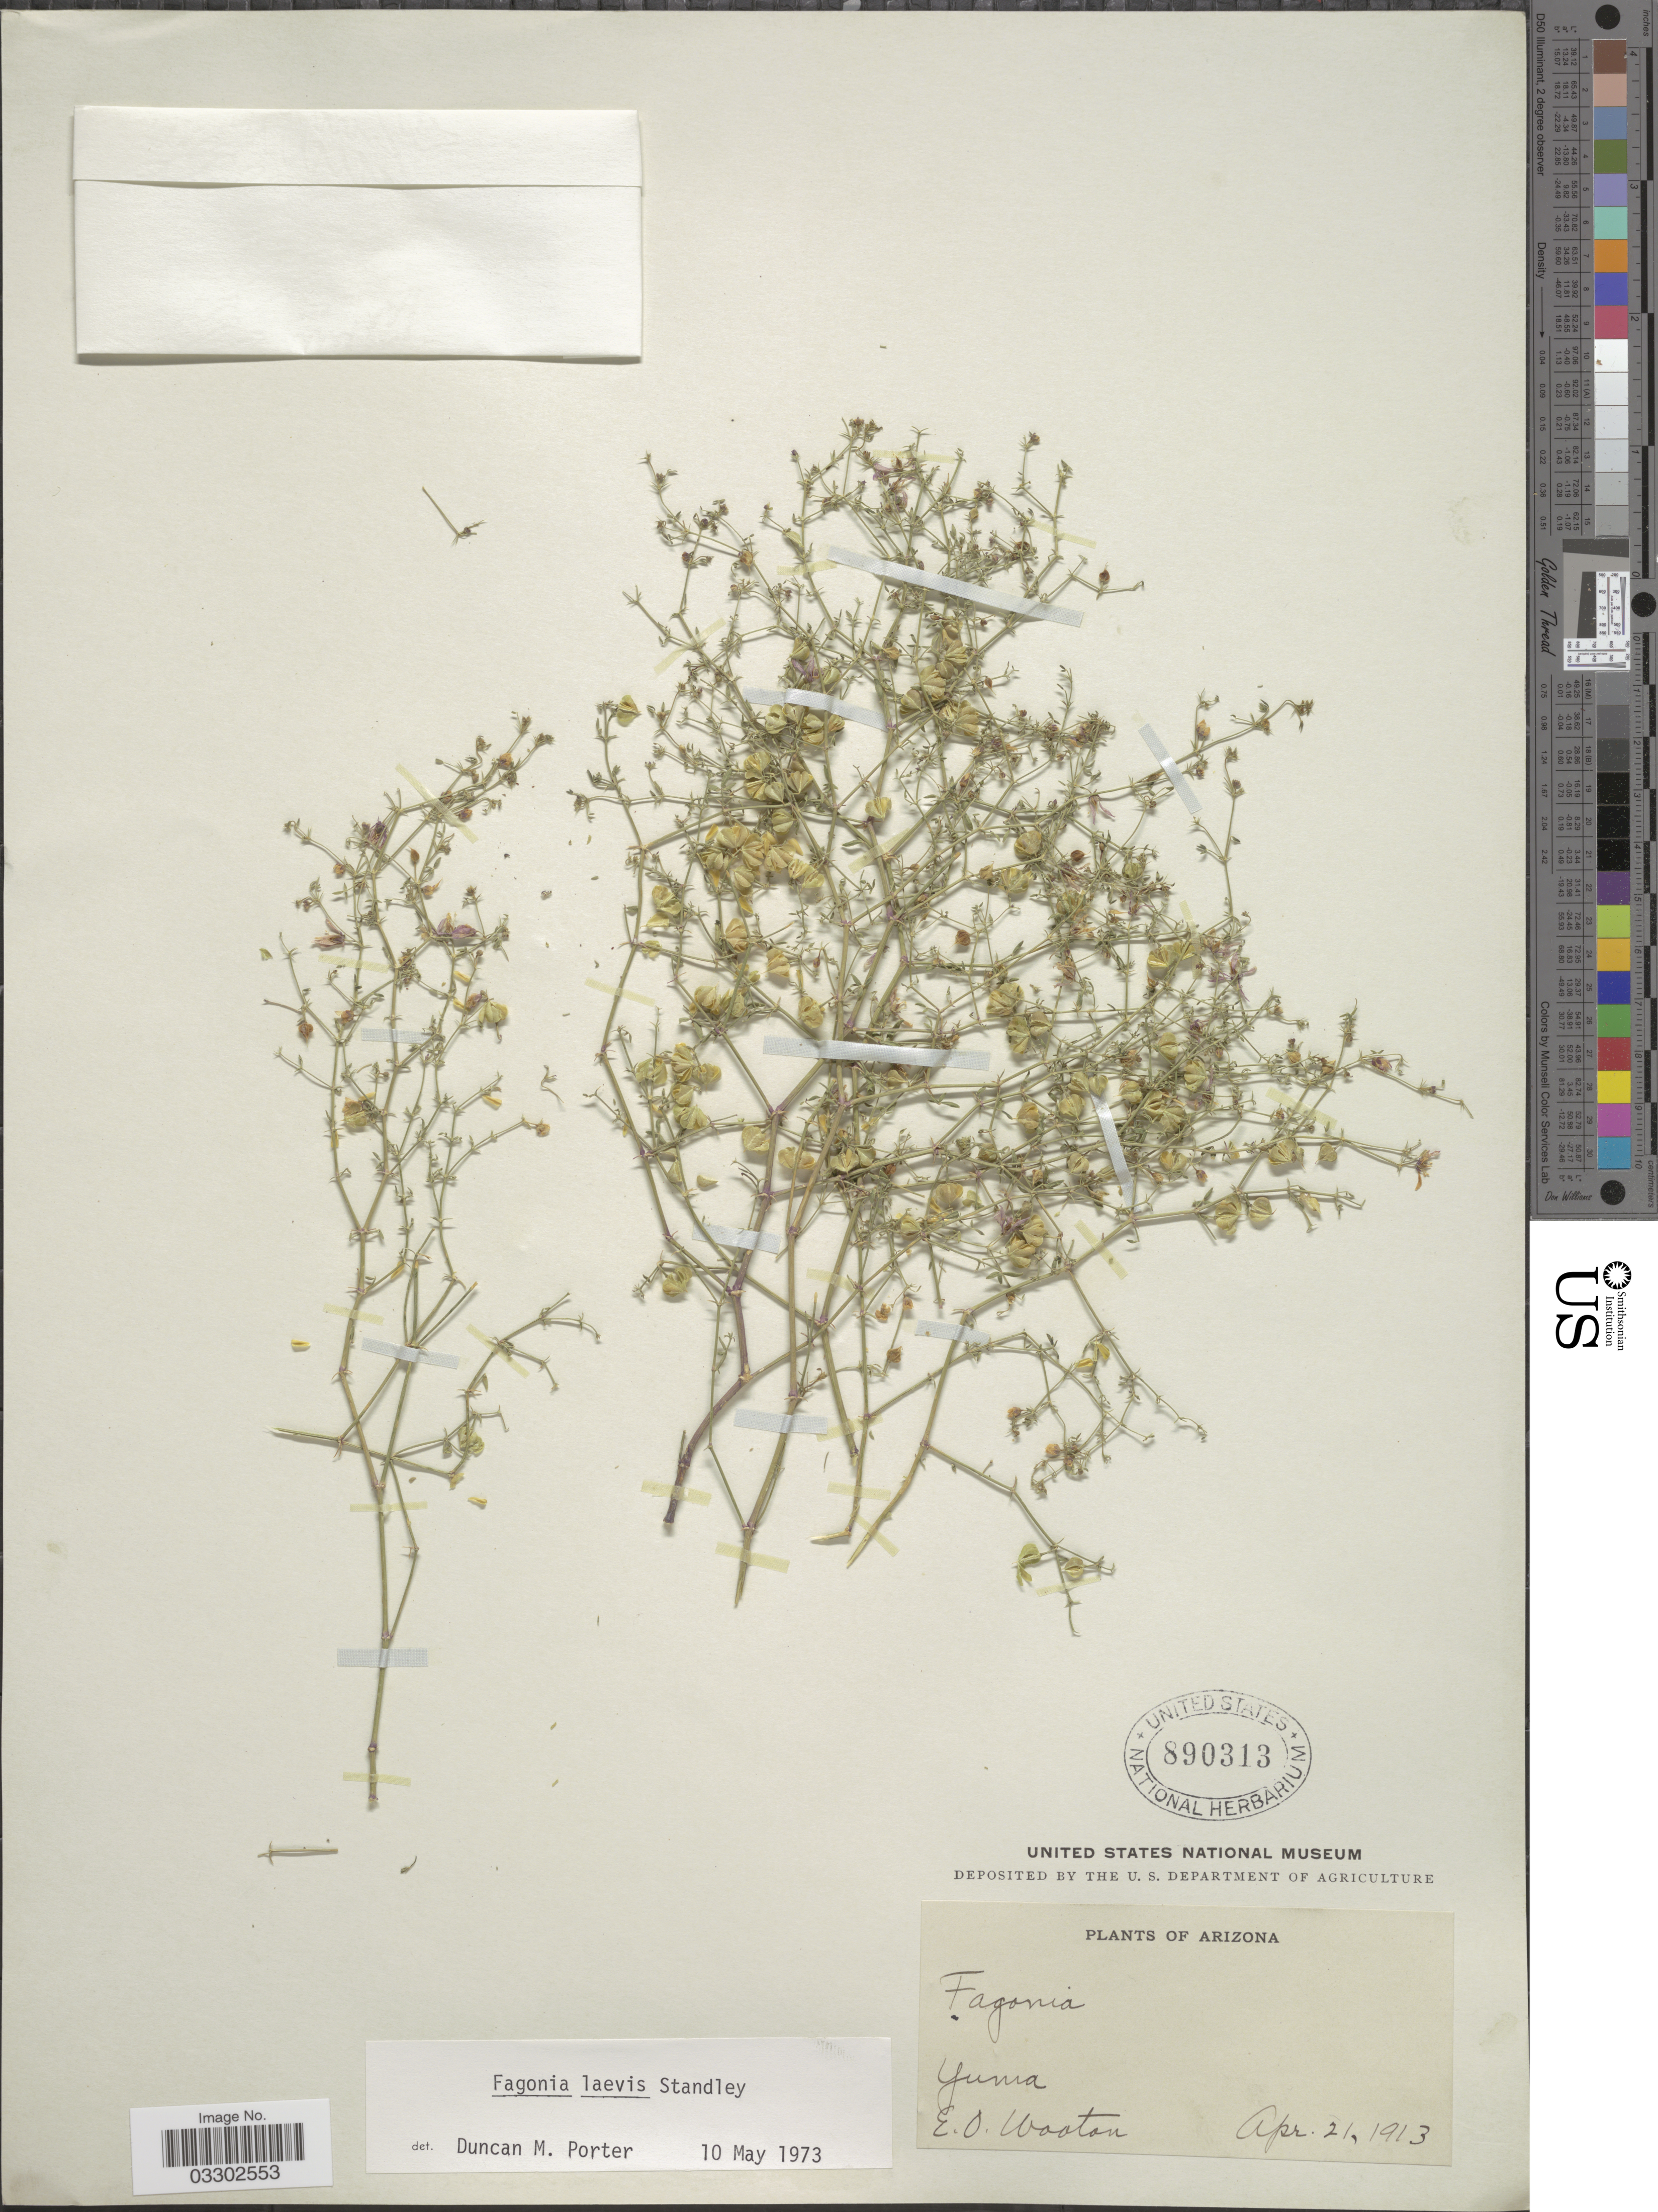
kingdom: Plantae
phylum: Tracheophyta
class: Magnoliopsida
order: Zygophyllales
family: Zygophyllaceae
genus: Fagonia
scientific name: Fagonia laevis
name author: Standl.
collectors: E. O. Wooton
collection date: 1913-04-21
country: United States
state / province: Arizona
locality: Yuma.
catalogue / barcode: US 890313